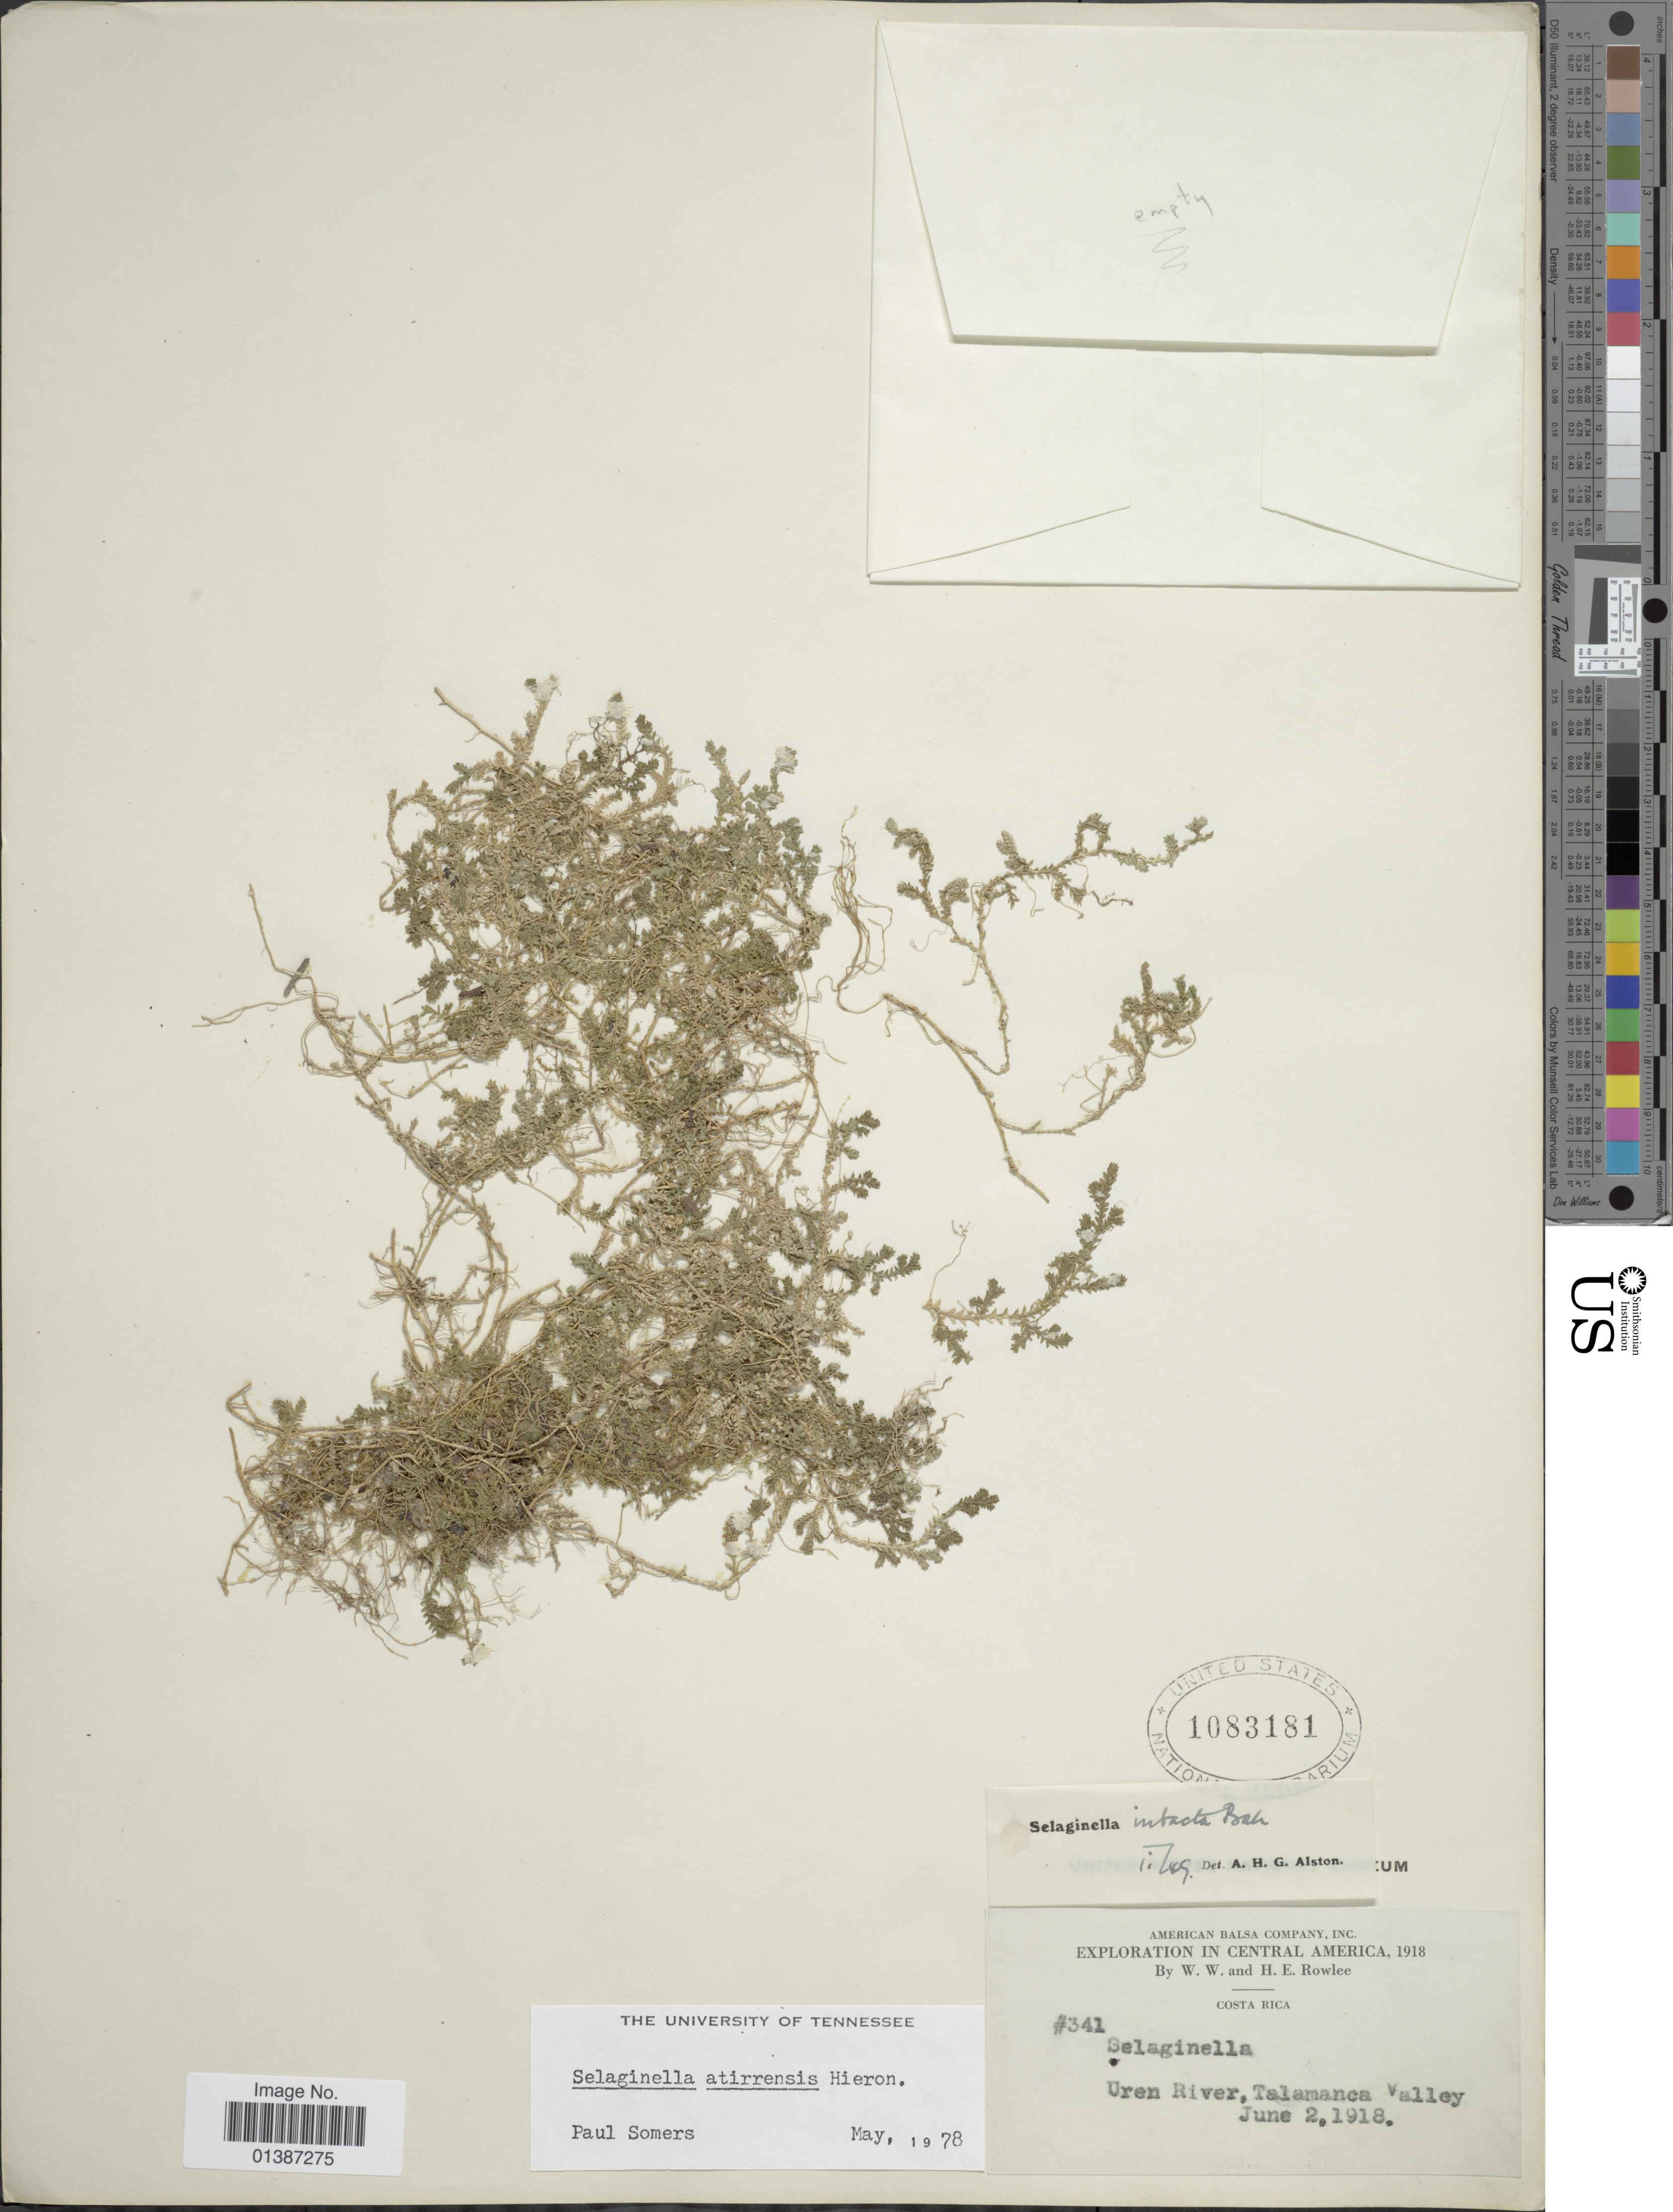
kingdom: Plantae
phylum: Tracheophyta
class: Lycopodiopsida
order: Selaginellales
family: Selaginellaceae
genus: Selaginella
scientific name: Selaginella atirrensis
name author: Hieron. in Engl. & Prantl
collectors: W. W. Rowlee & H. E. Rowlee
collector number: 341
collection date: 1918-06-02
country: Costa Rica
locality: Uren River, Talamanca Valley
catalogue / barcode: US 1083181